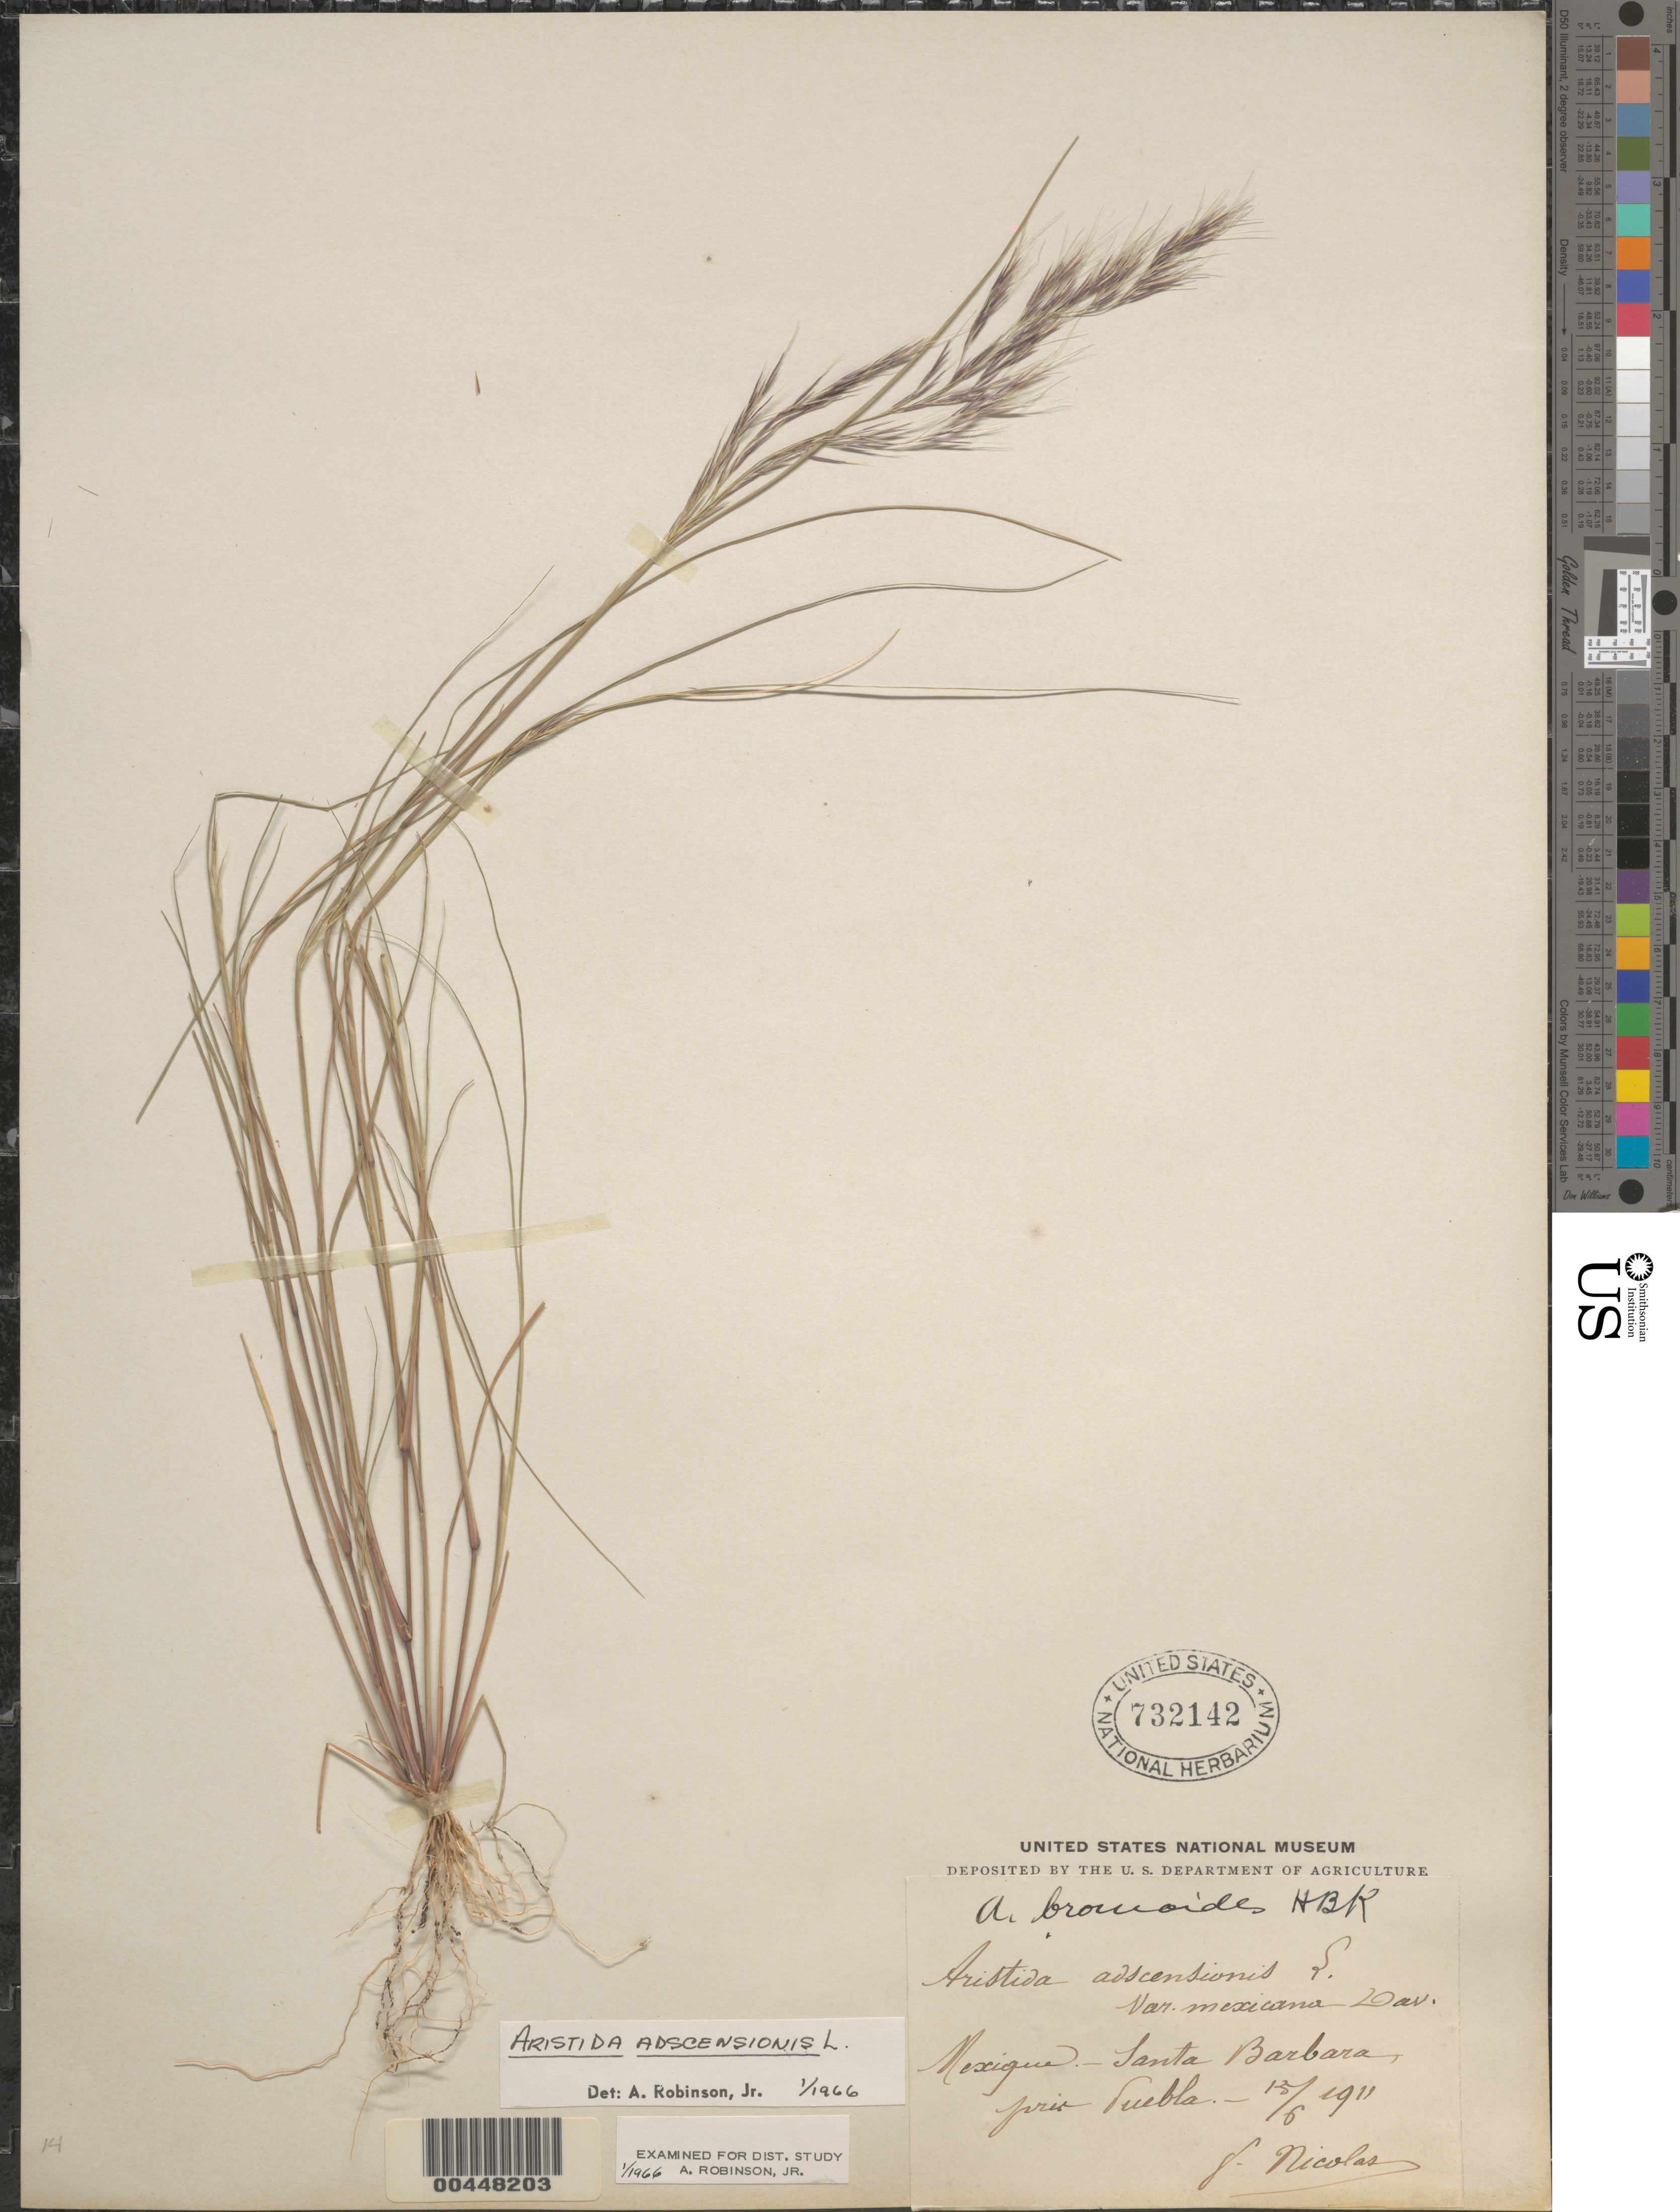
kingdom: Plantae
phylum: Tracheophyta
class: Liliopsida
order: Poales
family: Poaceae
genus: Aristida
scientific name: Aristida adscensionis var. nigrescens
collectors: B. Nicolas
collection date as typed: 15 Jun 1911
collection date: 1911-06-15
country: Mexico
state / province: Puebla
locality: Santa Barbara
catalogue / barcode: US 732142